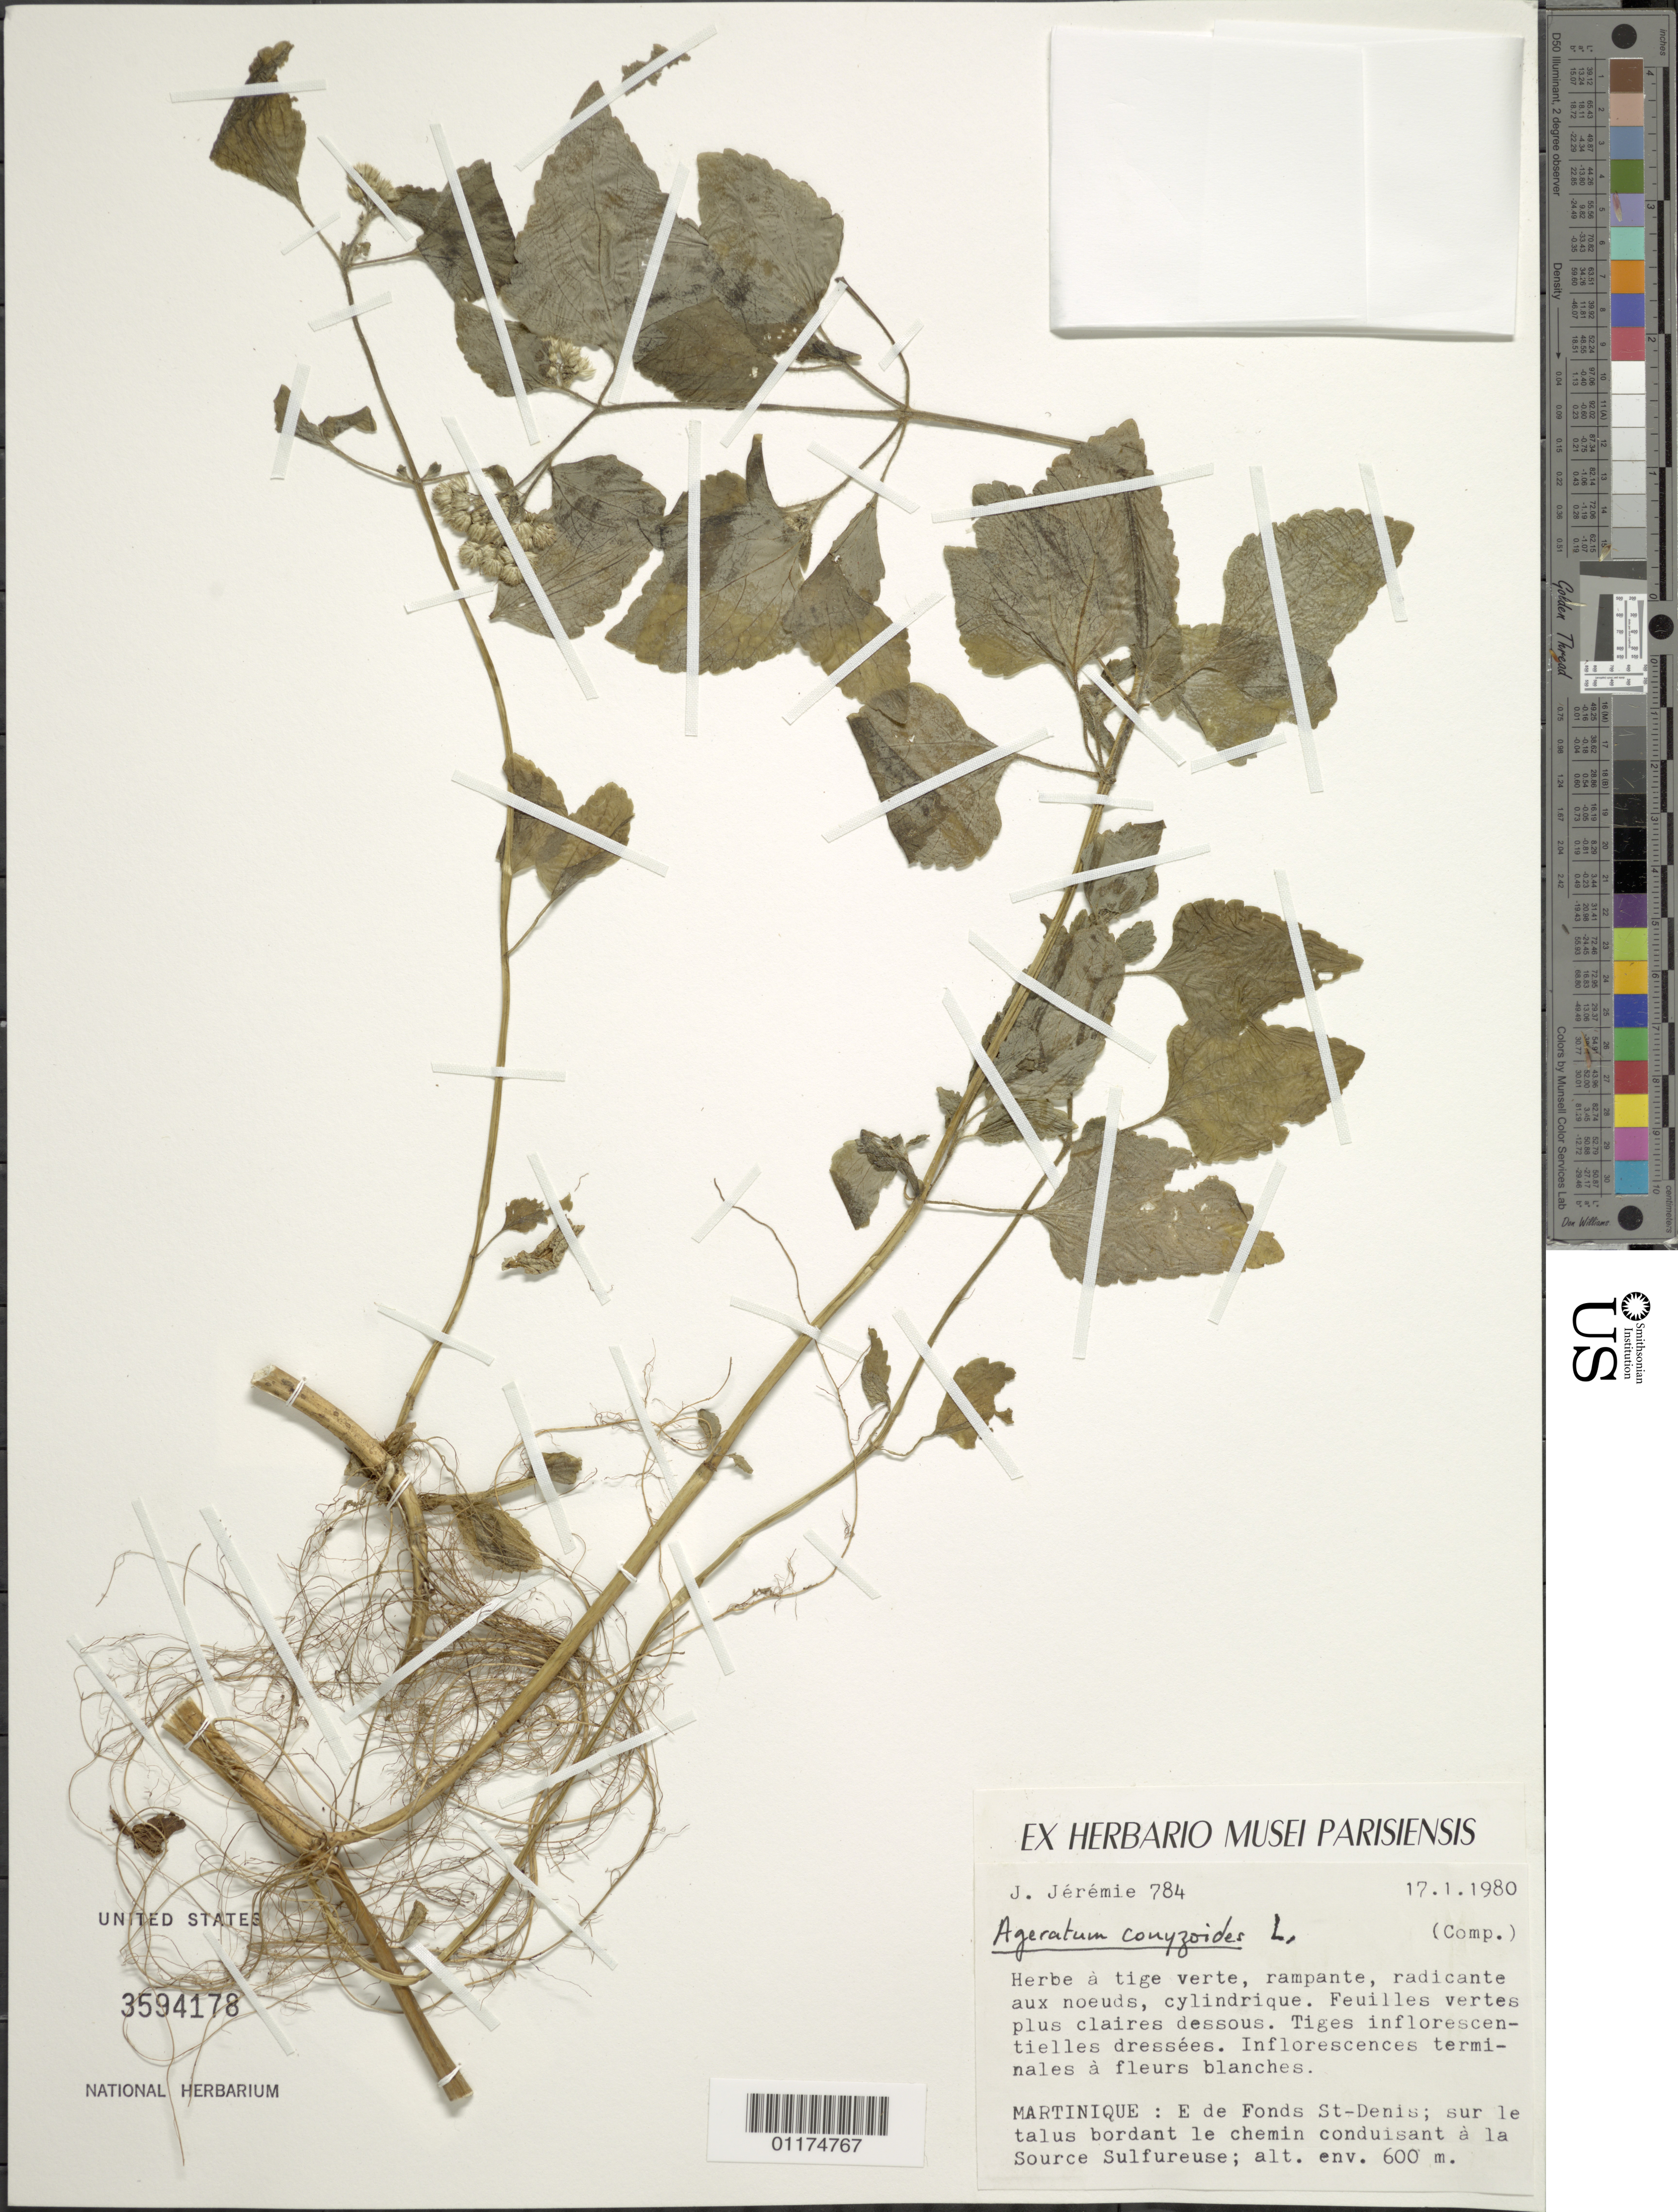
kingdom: Plantae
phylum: Tracheophyta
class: Magnoliopsida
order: Asterales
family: Asteraceae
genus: Ageratum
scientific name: Ageratum conyzoides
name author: L.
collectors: J. Jérémie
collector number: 784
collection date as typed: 17 Jan 1980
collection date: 1980-01-17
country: Martinique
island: Martinique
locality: E de Fonds St-Denis; sur le talus bordant le chemin conduisant a la Source Sulfureuse;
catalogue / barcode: US 3594178